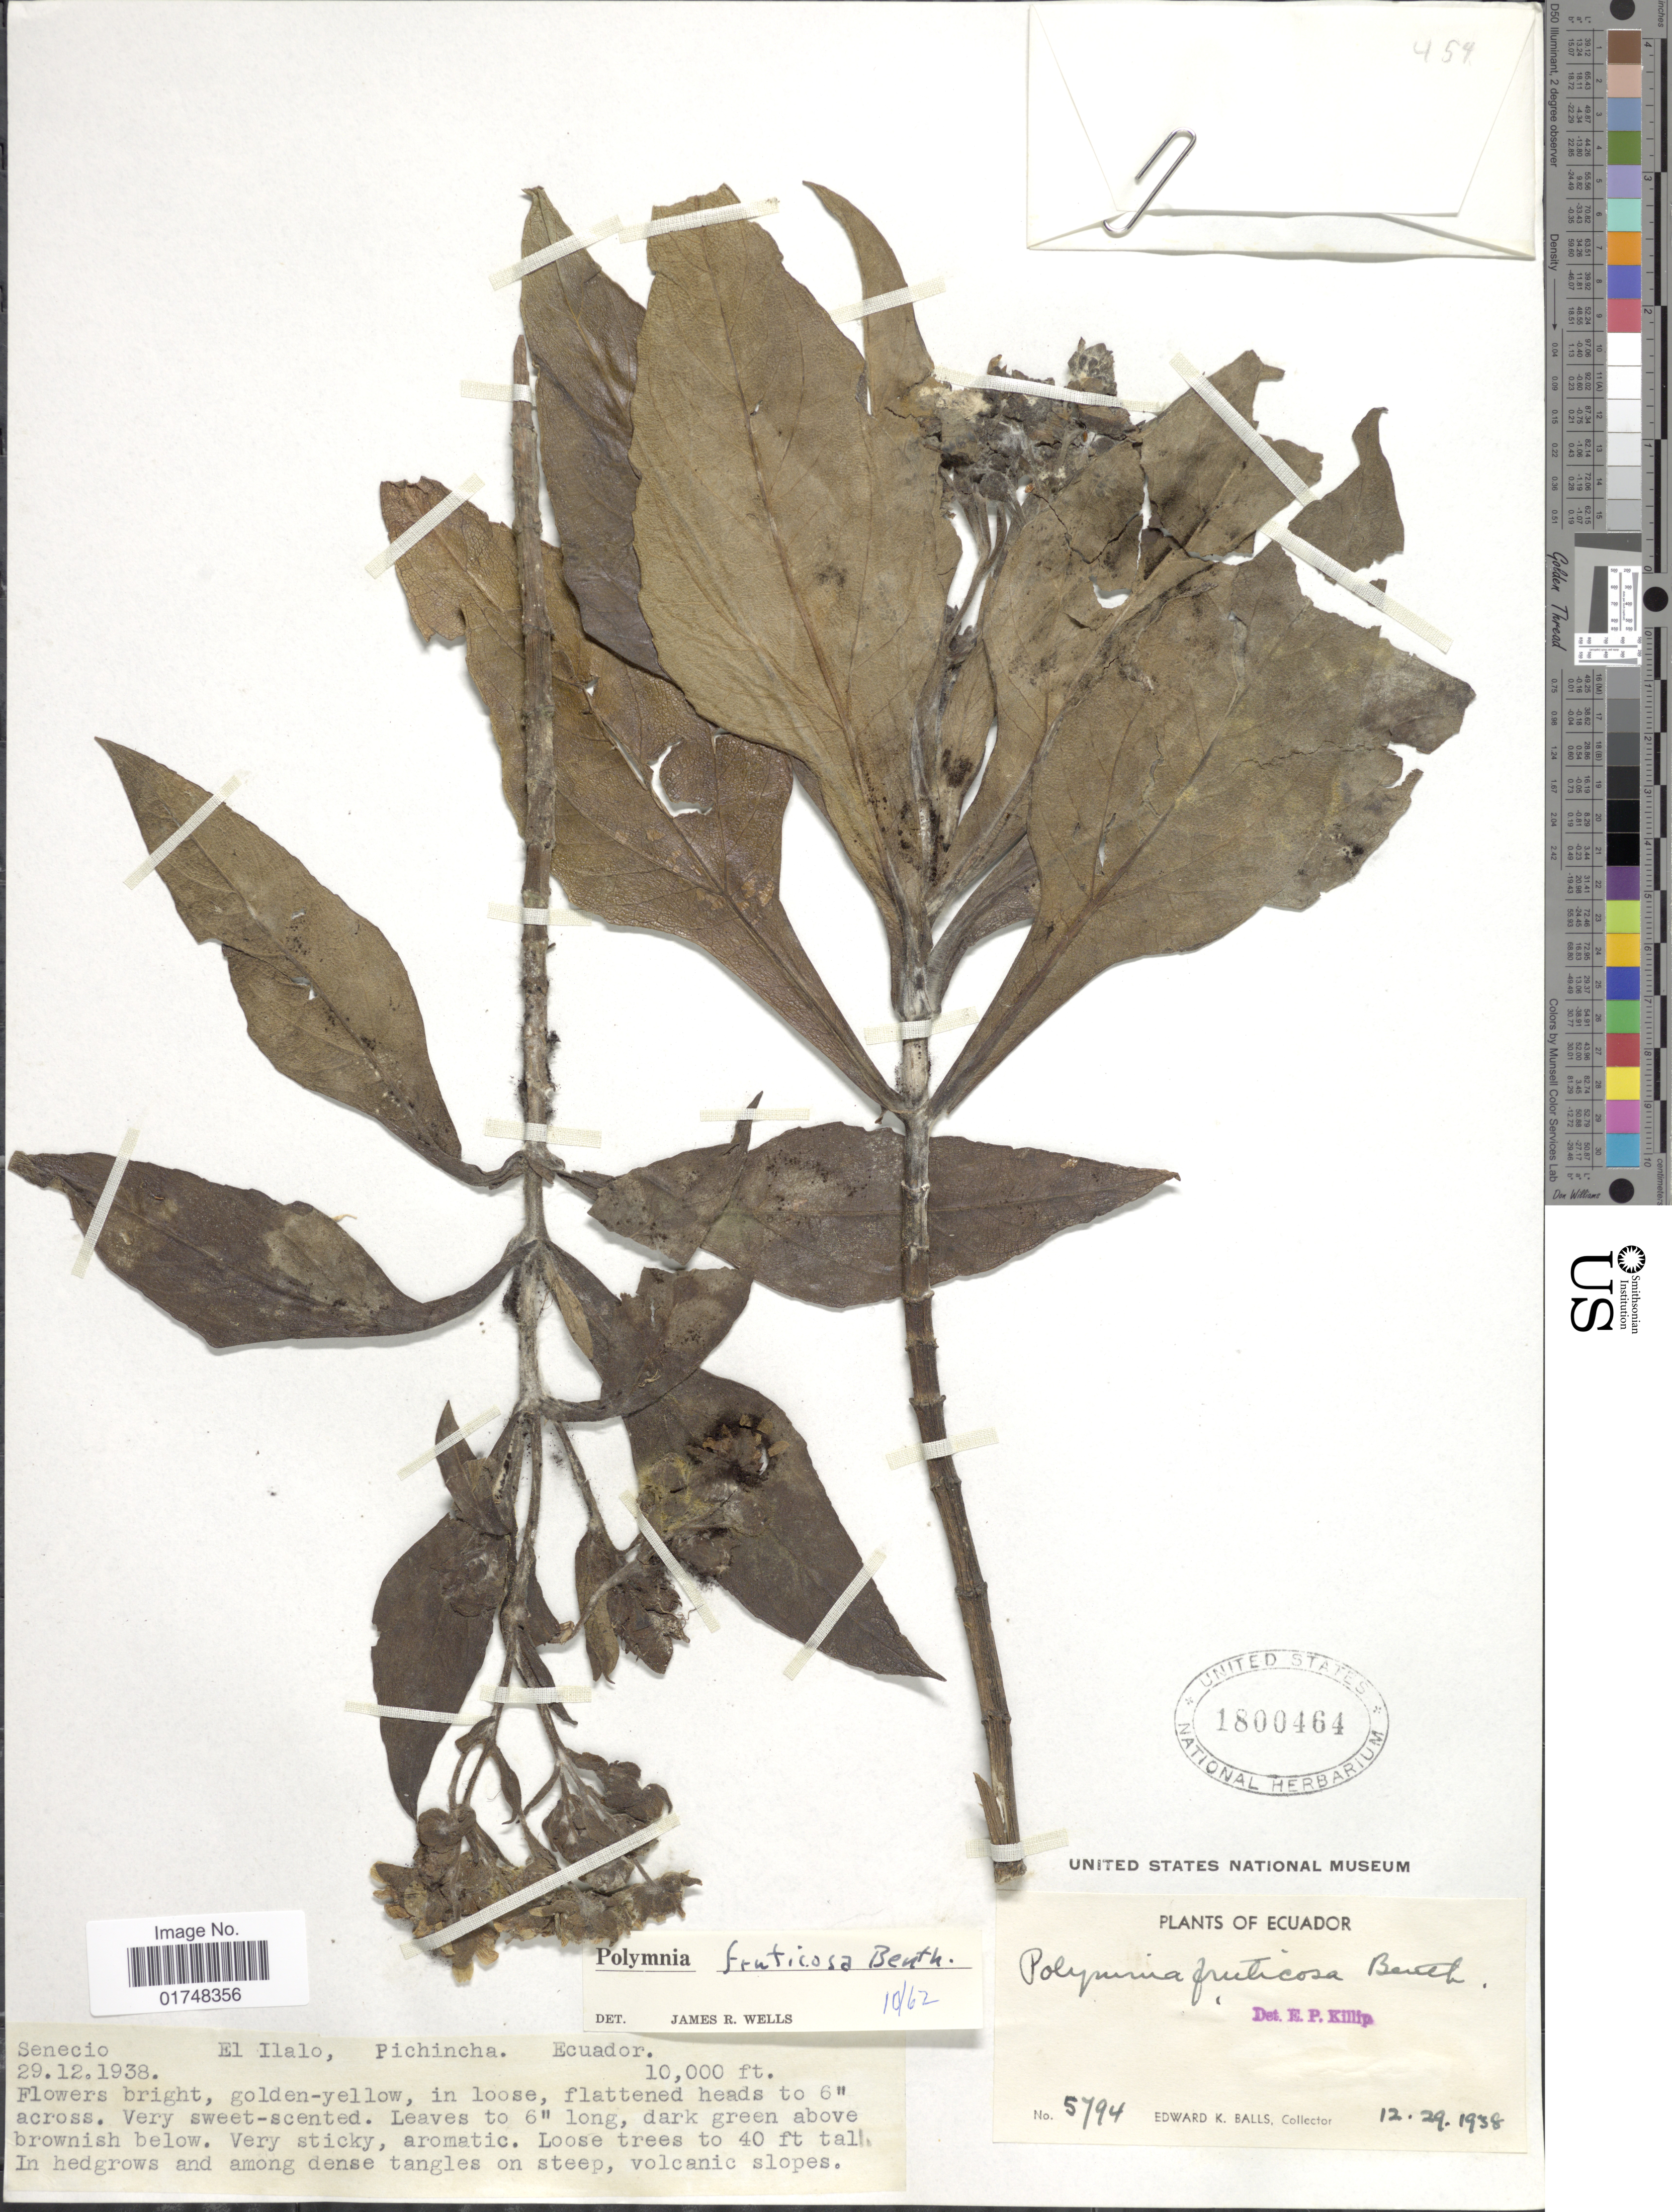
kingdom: Plantae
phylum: Tracheophyta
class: Magnoliopsida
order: Asterales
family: Asteraceae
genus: Smallanthus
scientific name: Smallanthus fruticosus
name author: (Benth.) H. Rob.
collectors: E. K. Balls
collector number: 5794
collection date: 1938-12-29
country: Ecuador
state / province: Pichincha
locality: El Ilalo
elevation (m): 3048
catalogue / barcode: US 1800464